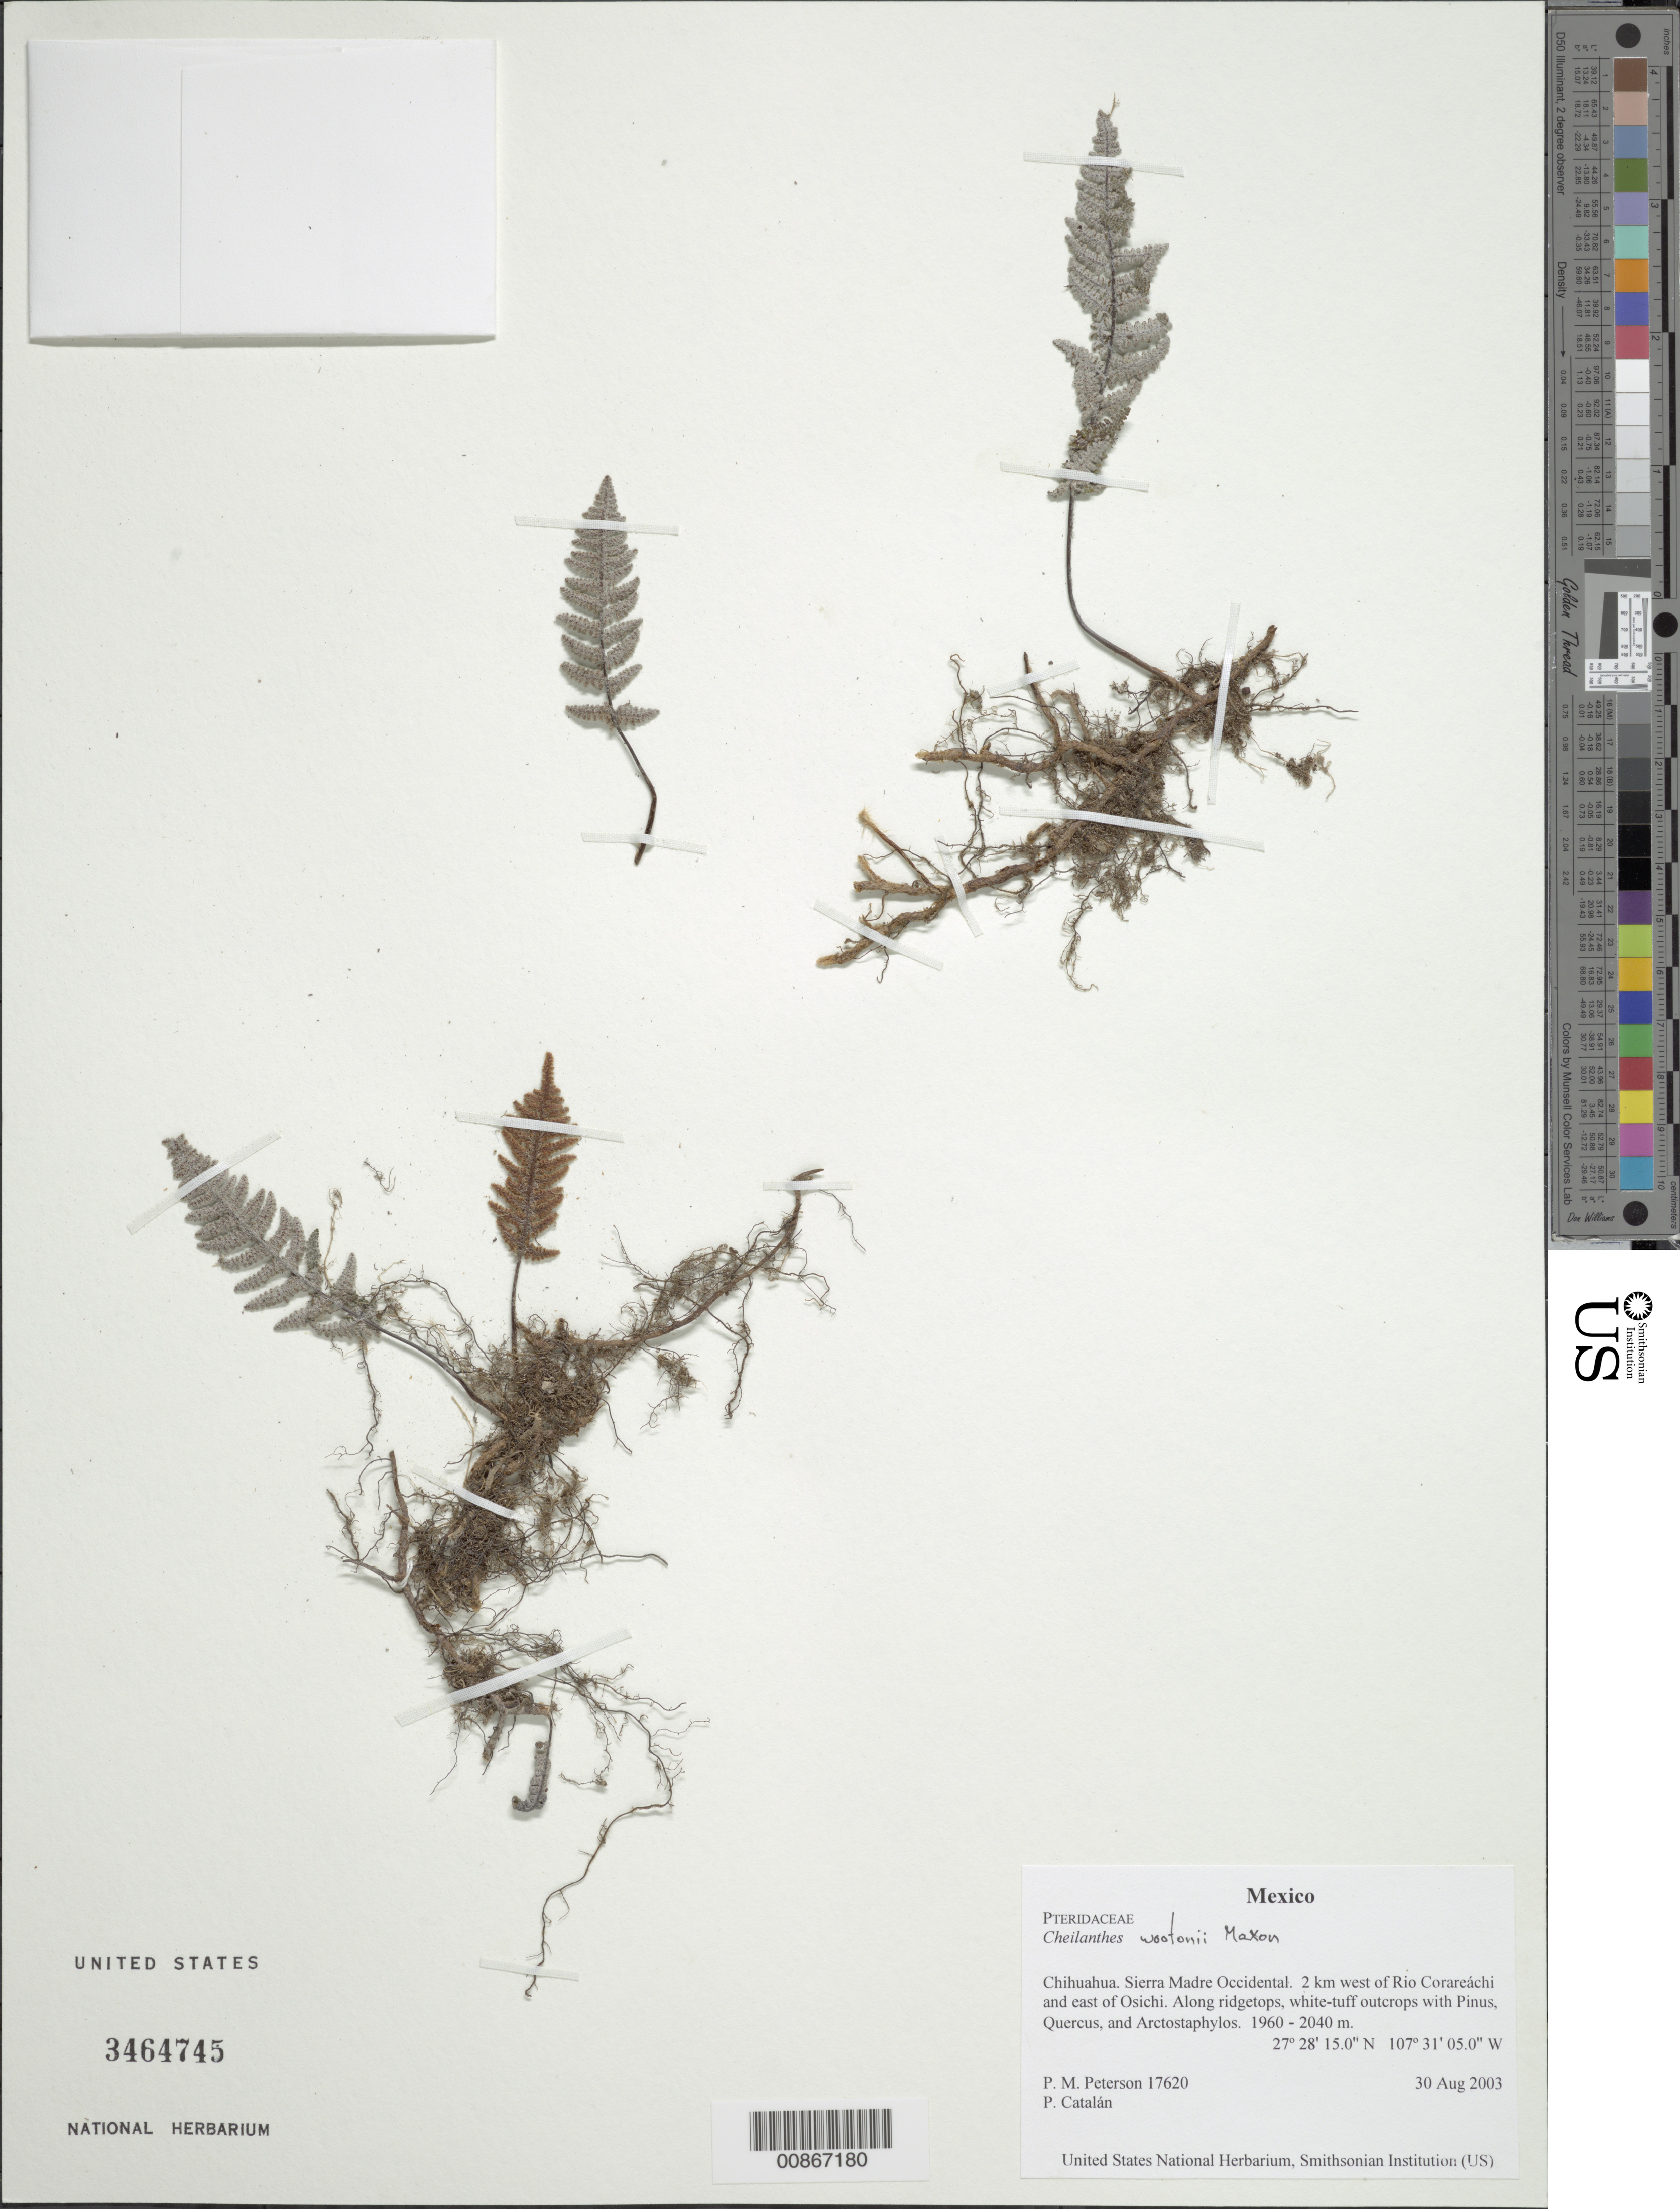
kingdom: Plantae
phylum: Tracheophyta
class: Polypodiopsida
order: Polypodiales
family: Pteridaceae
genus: Myriopteris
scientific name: Myriopteris wootonii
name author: (Maxon) Grusz & Windham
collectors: P. M. Peterson & P. Catalán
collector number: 17620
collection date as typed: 30 Aug 2003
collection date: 2003-08-30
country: Mexico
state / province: Chihuahua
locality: Chihuahua. Sierra Madre Occidental. 2 km west of Río Corareáchi and east of Osichi.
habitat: Along ridgetops, white-tuff outcrops with Pinus, Quercus, and Arctostaphylos.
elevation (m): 2040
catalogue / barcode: US 3464745